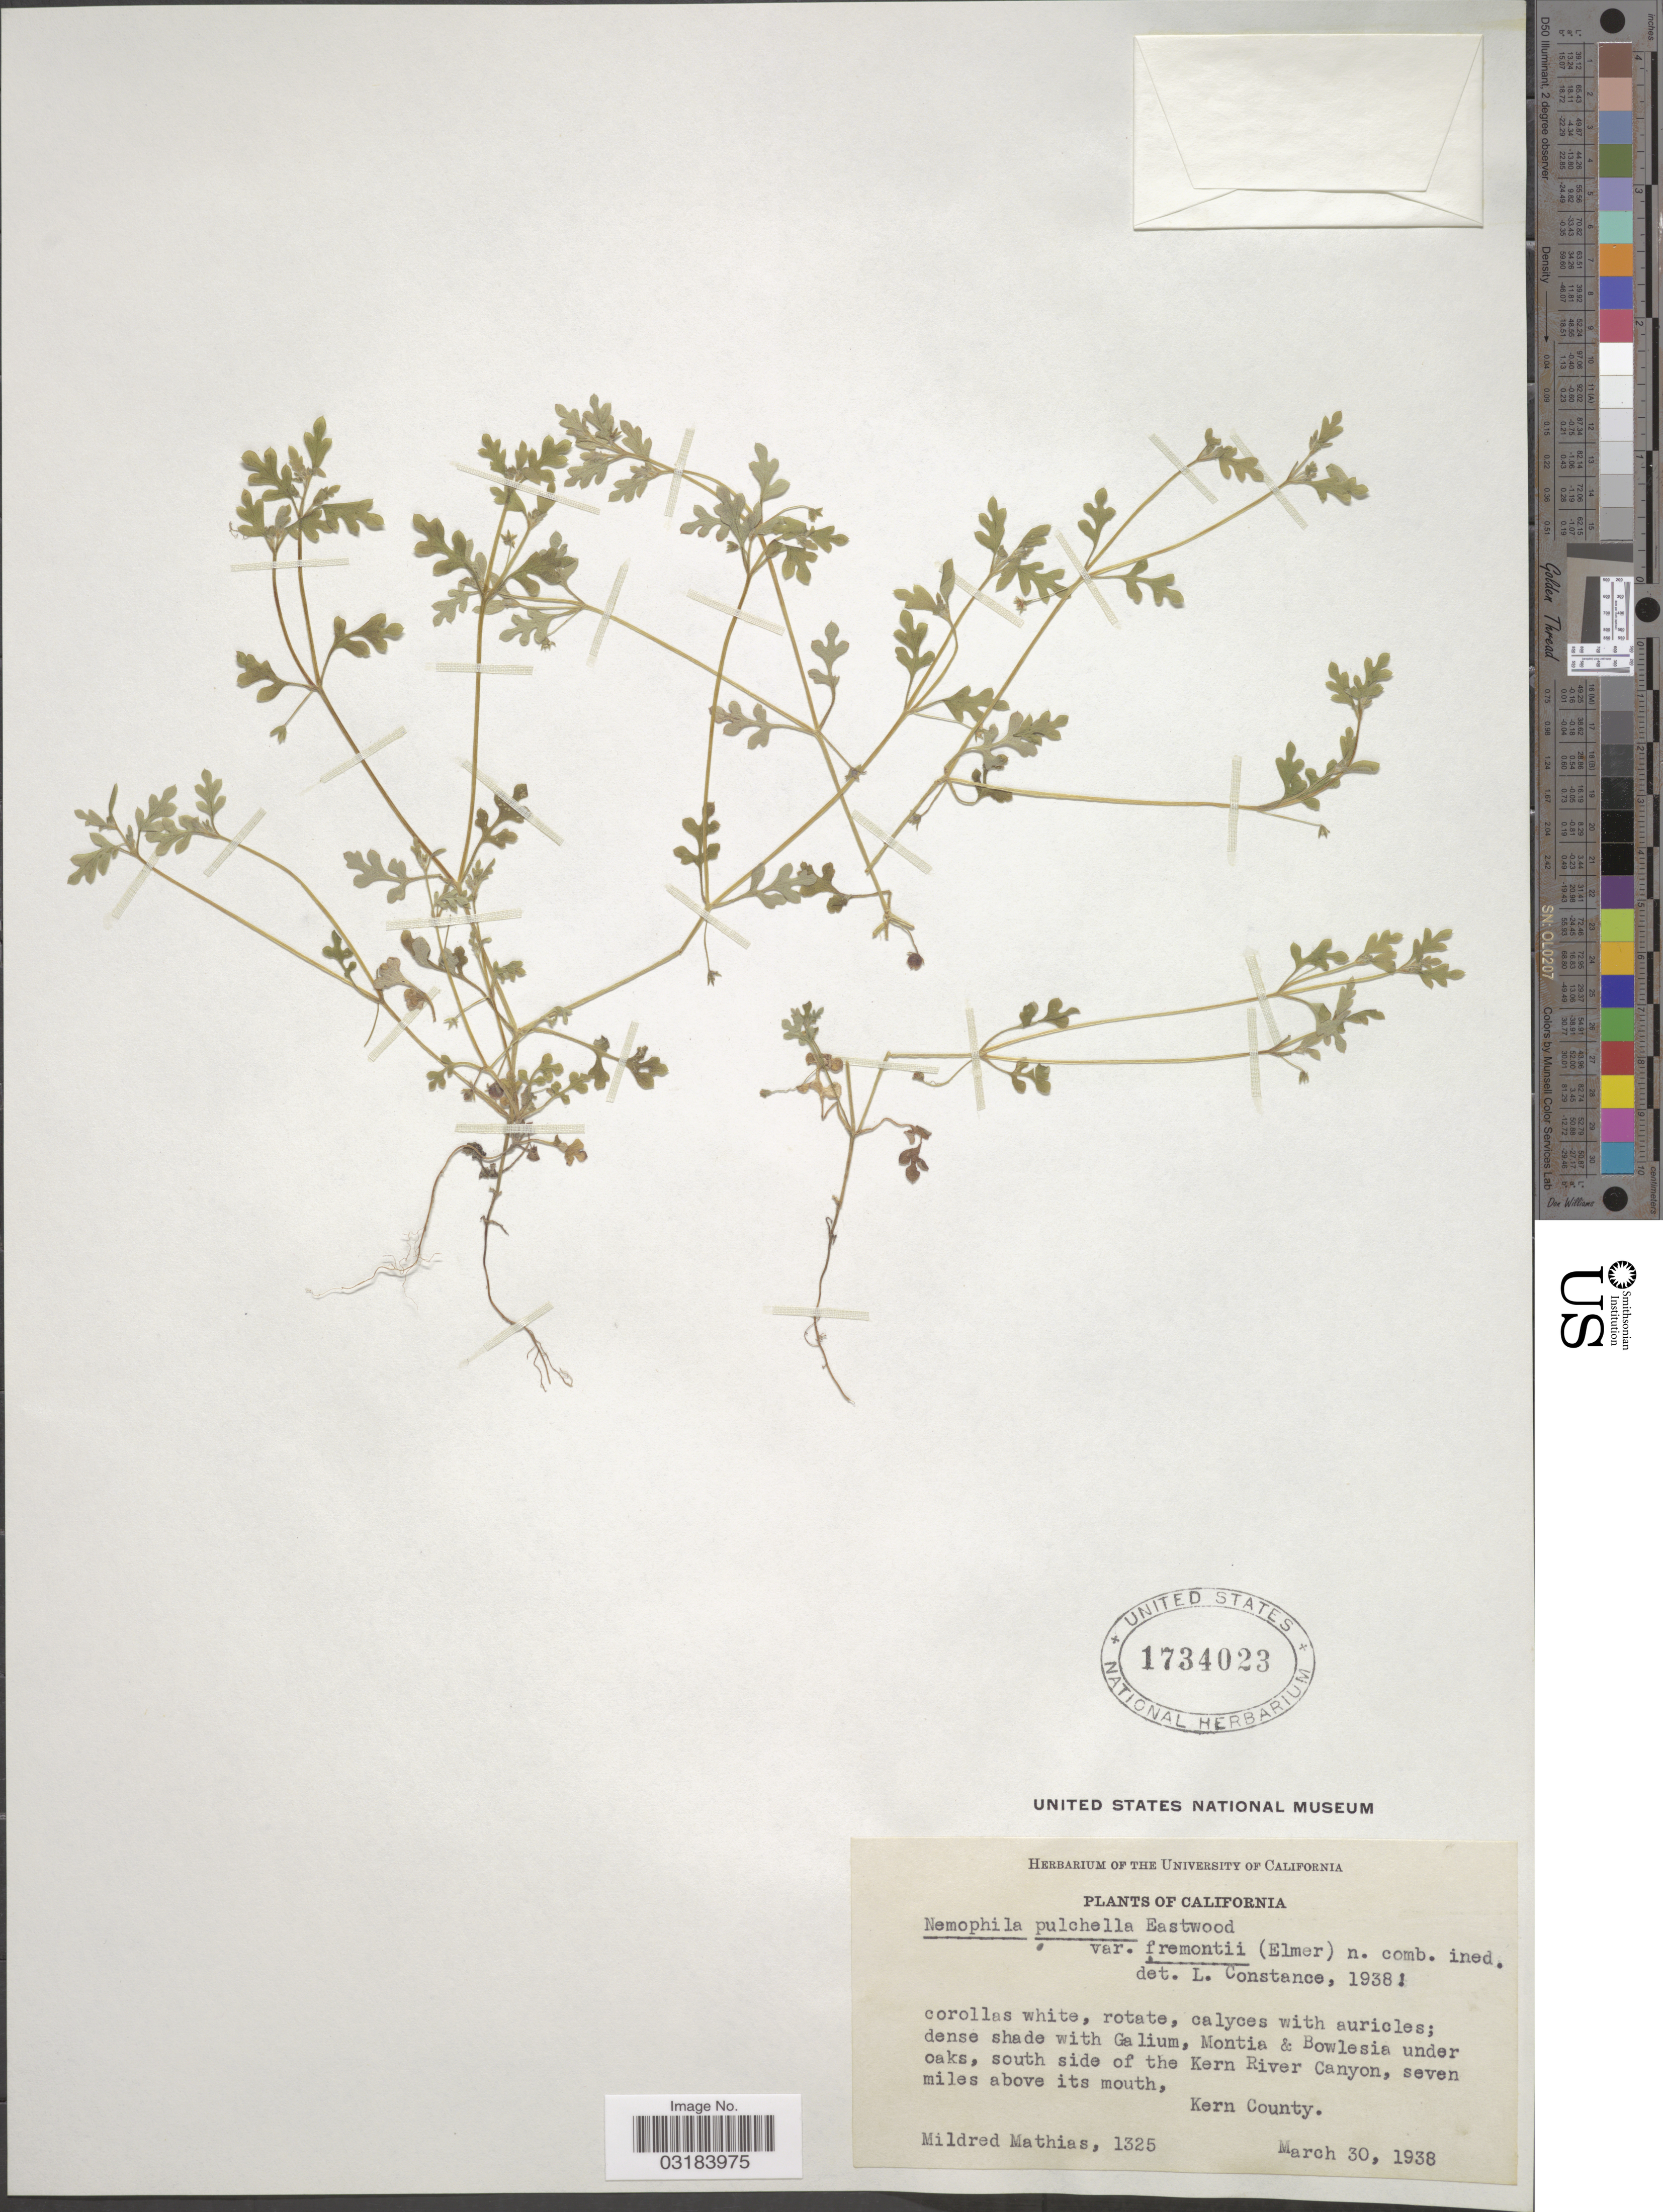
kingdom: Plantae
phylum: Tracheophyta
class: Magnoliopsida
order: Boraginales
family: Hydrophyllaceae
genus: Nemophila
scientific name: Nemophila pulchella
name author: Eastw.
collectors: M. E. Mathias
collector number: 1325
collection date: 1938-03-30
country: United States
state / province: California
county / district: Kern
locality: South side of the Kern River Canyon, seven miles above its mouth, Kern County.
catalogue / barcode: US 1734023